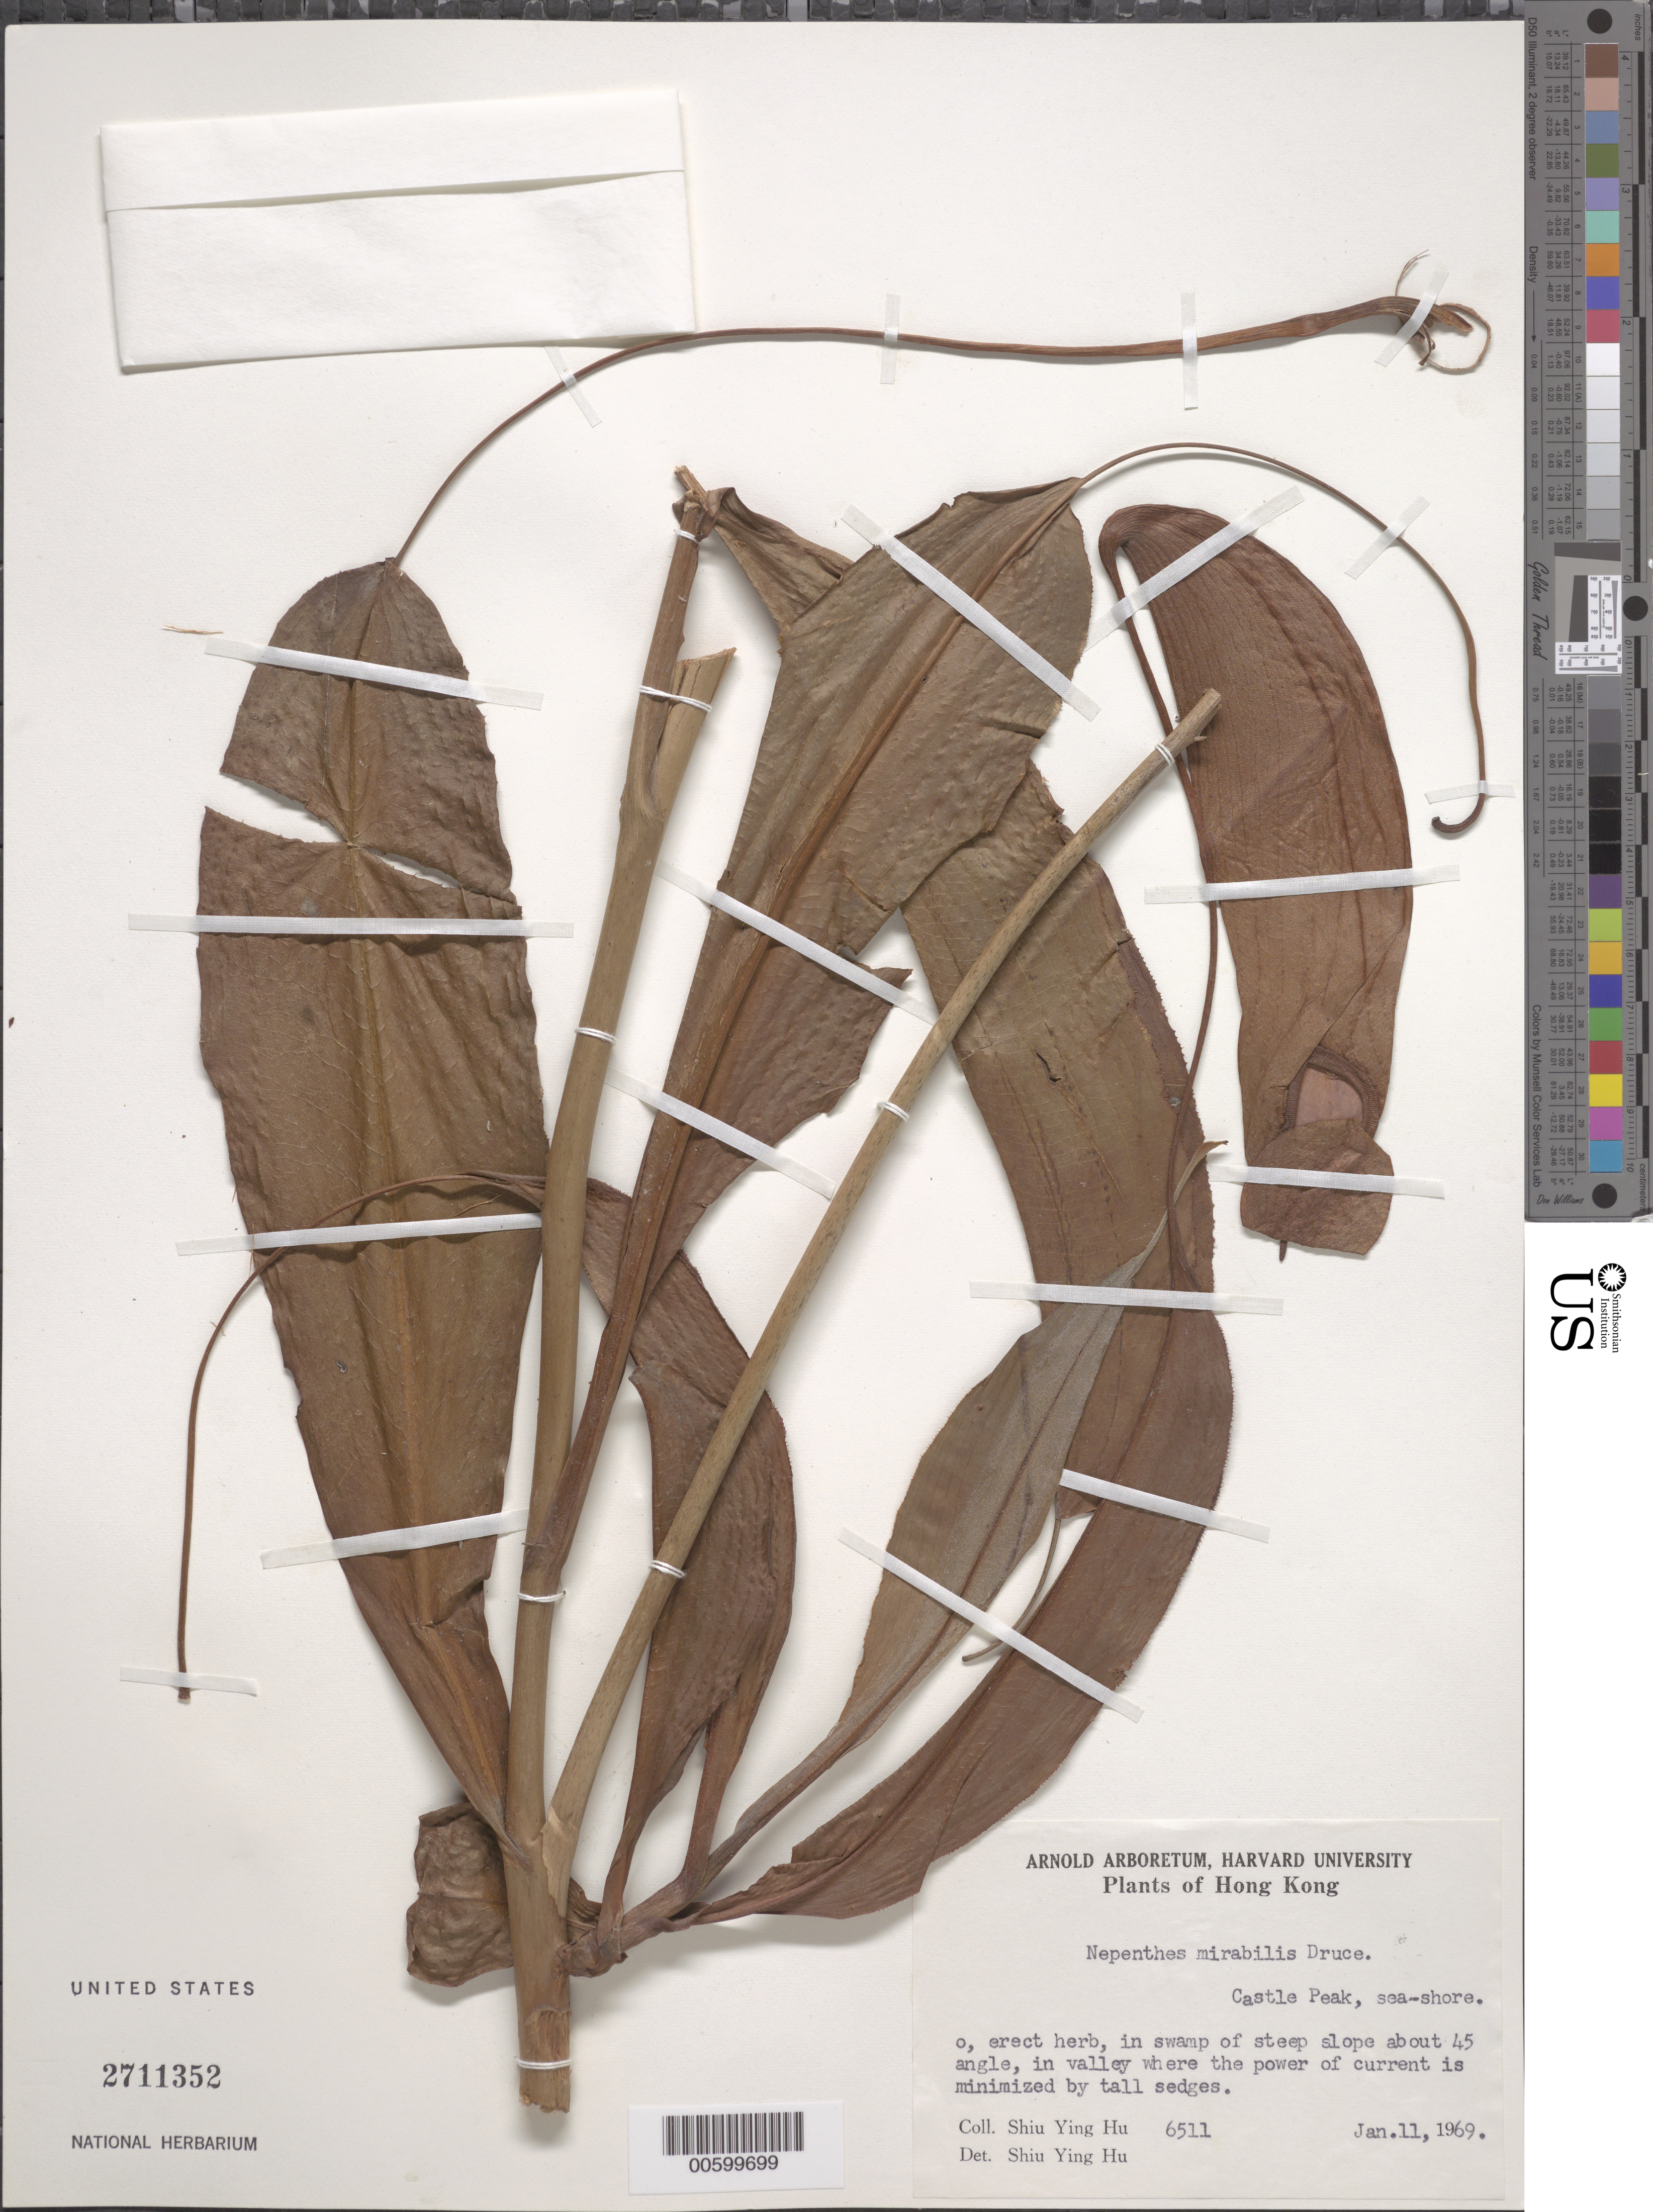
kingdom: Plantae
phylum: Tracheophyta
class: Magnoliopsida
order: Caryophyllales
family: Nepenthaceae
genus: Nepenthes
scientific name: Nepenthes ampullaria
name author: Jack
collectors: S. Y. Hu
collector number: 6511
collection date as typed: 11 Jan 1969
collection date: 1969-01-11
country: China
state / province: Hong Kong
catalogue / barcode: US 2711352